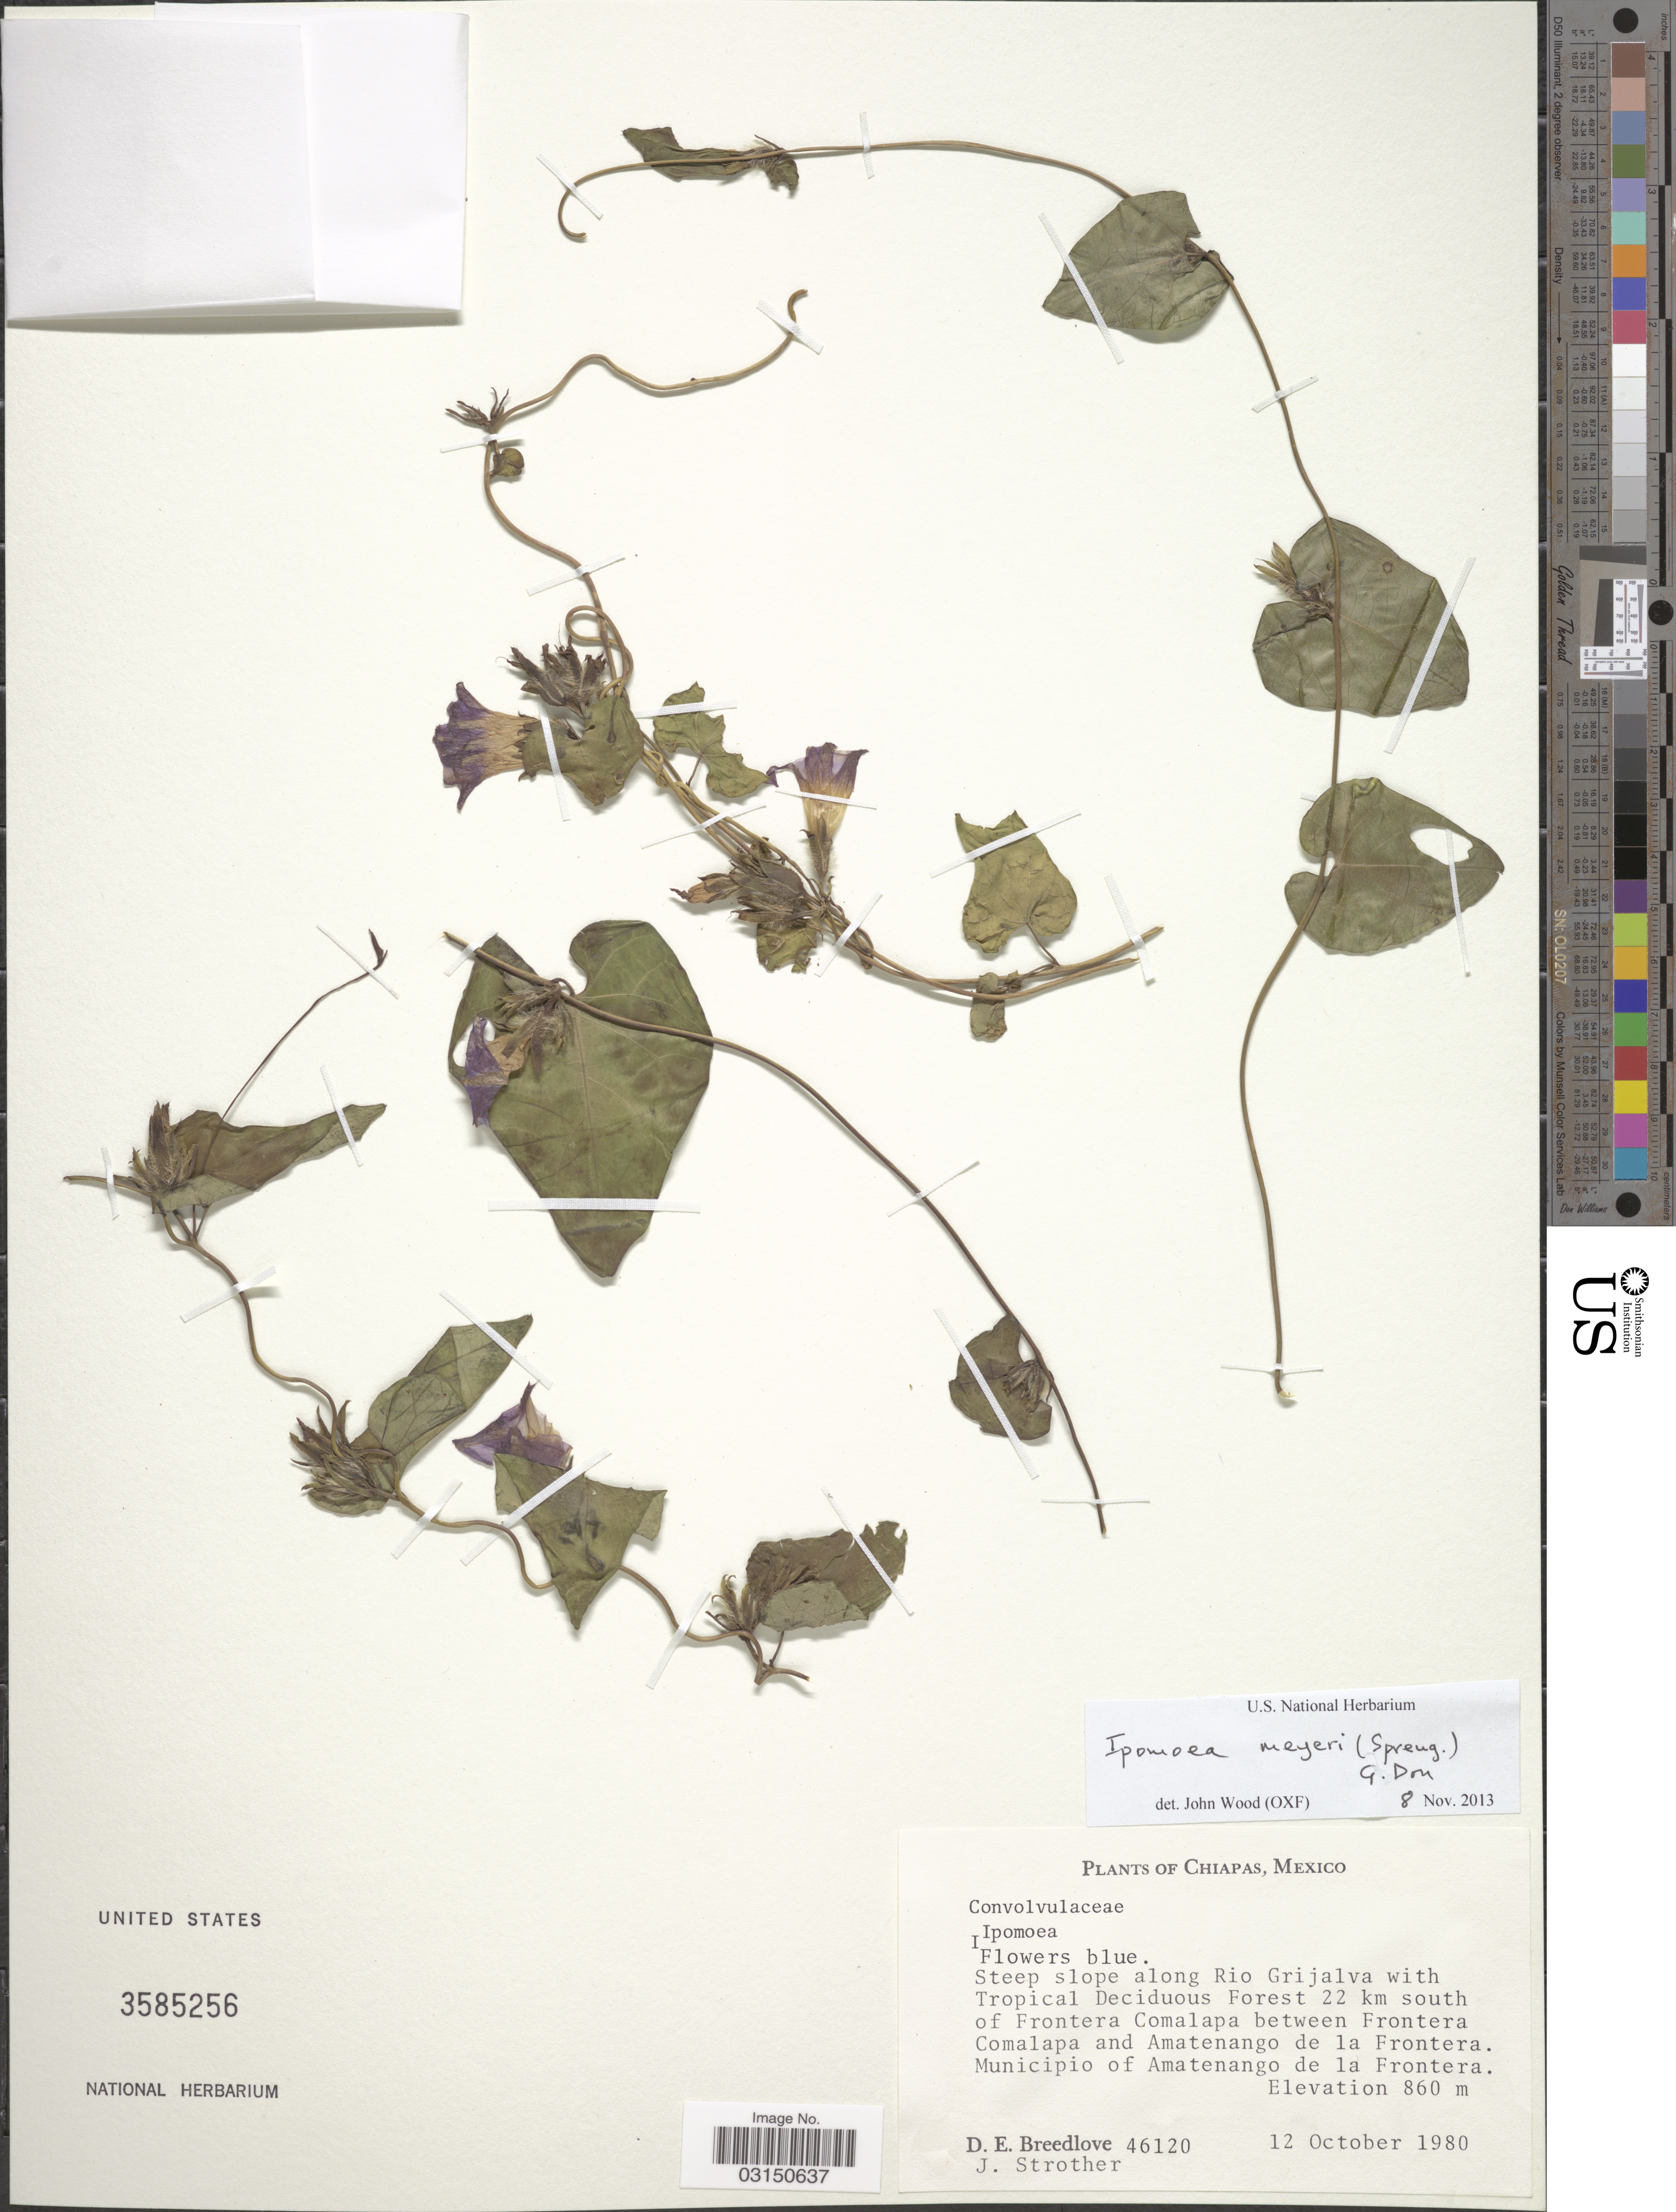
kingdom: Plantae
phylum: Tracheophyta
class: Magnoliopsida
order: Solanales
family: Convolvulaceae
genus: Ipomoea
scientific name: Ipomoea meyeri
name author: (Spreng.) G. Don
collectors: D. E. Breedlove & J. Strother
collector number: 46120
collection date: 1980-10-12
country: Mexico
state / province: Chiapas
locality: Steep slope along Rio Grijalva with Tropical Deciduous Forest 22 km south of Frontera Comalapa between Frontera Comalapa and Amatenango de la Frontera. Municipio of Amatenango de la Frontera.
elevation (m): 860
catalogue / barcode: US 3585256